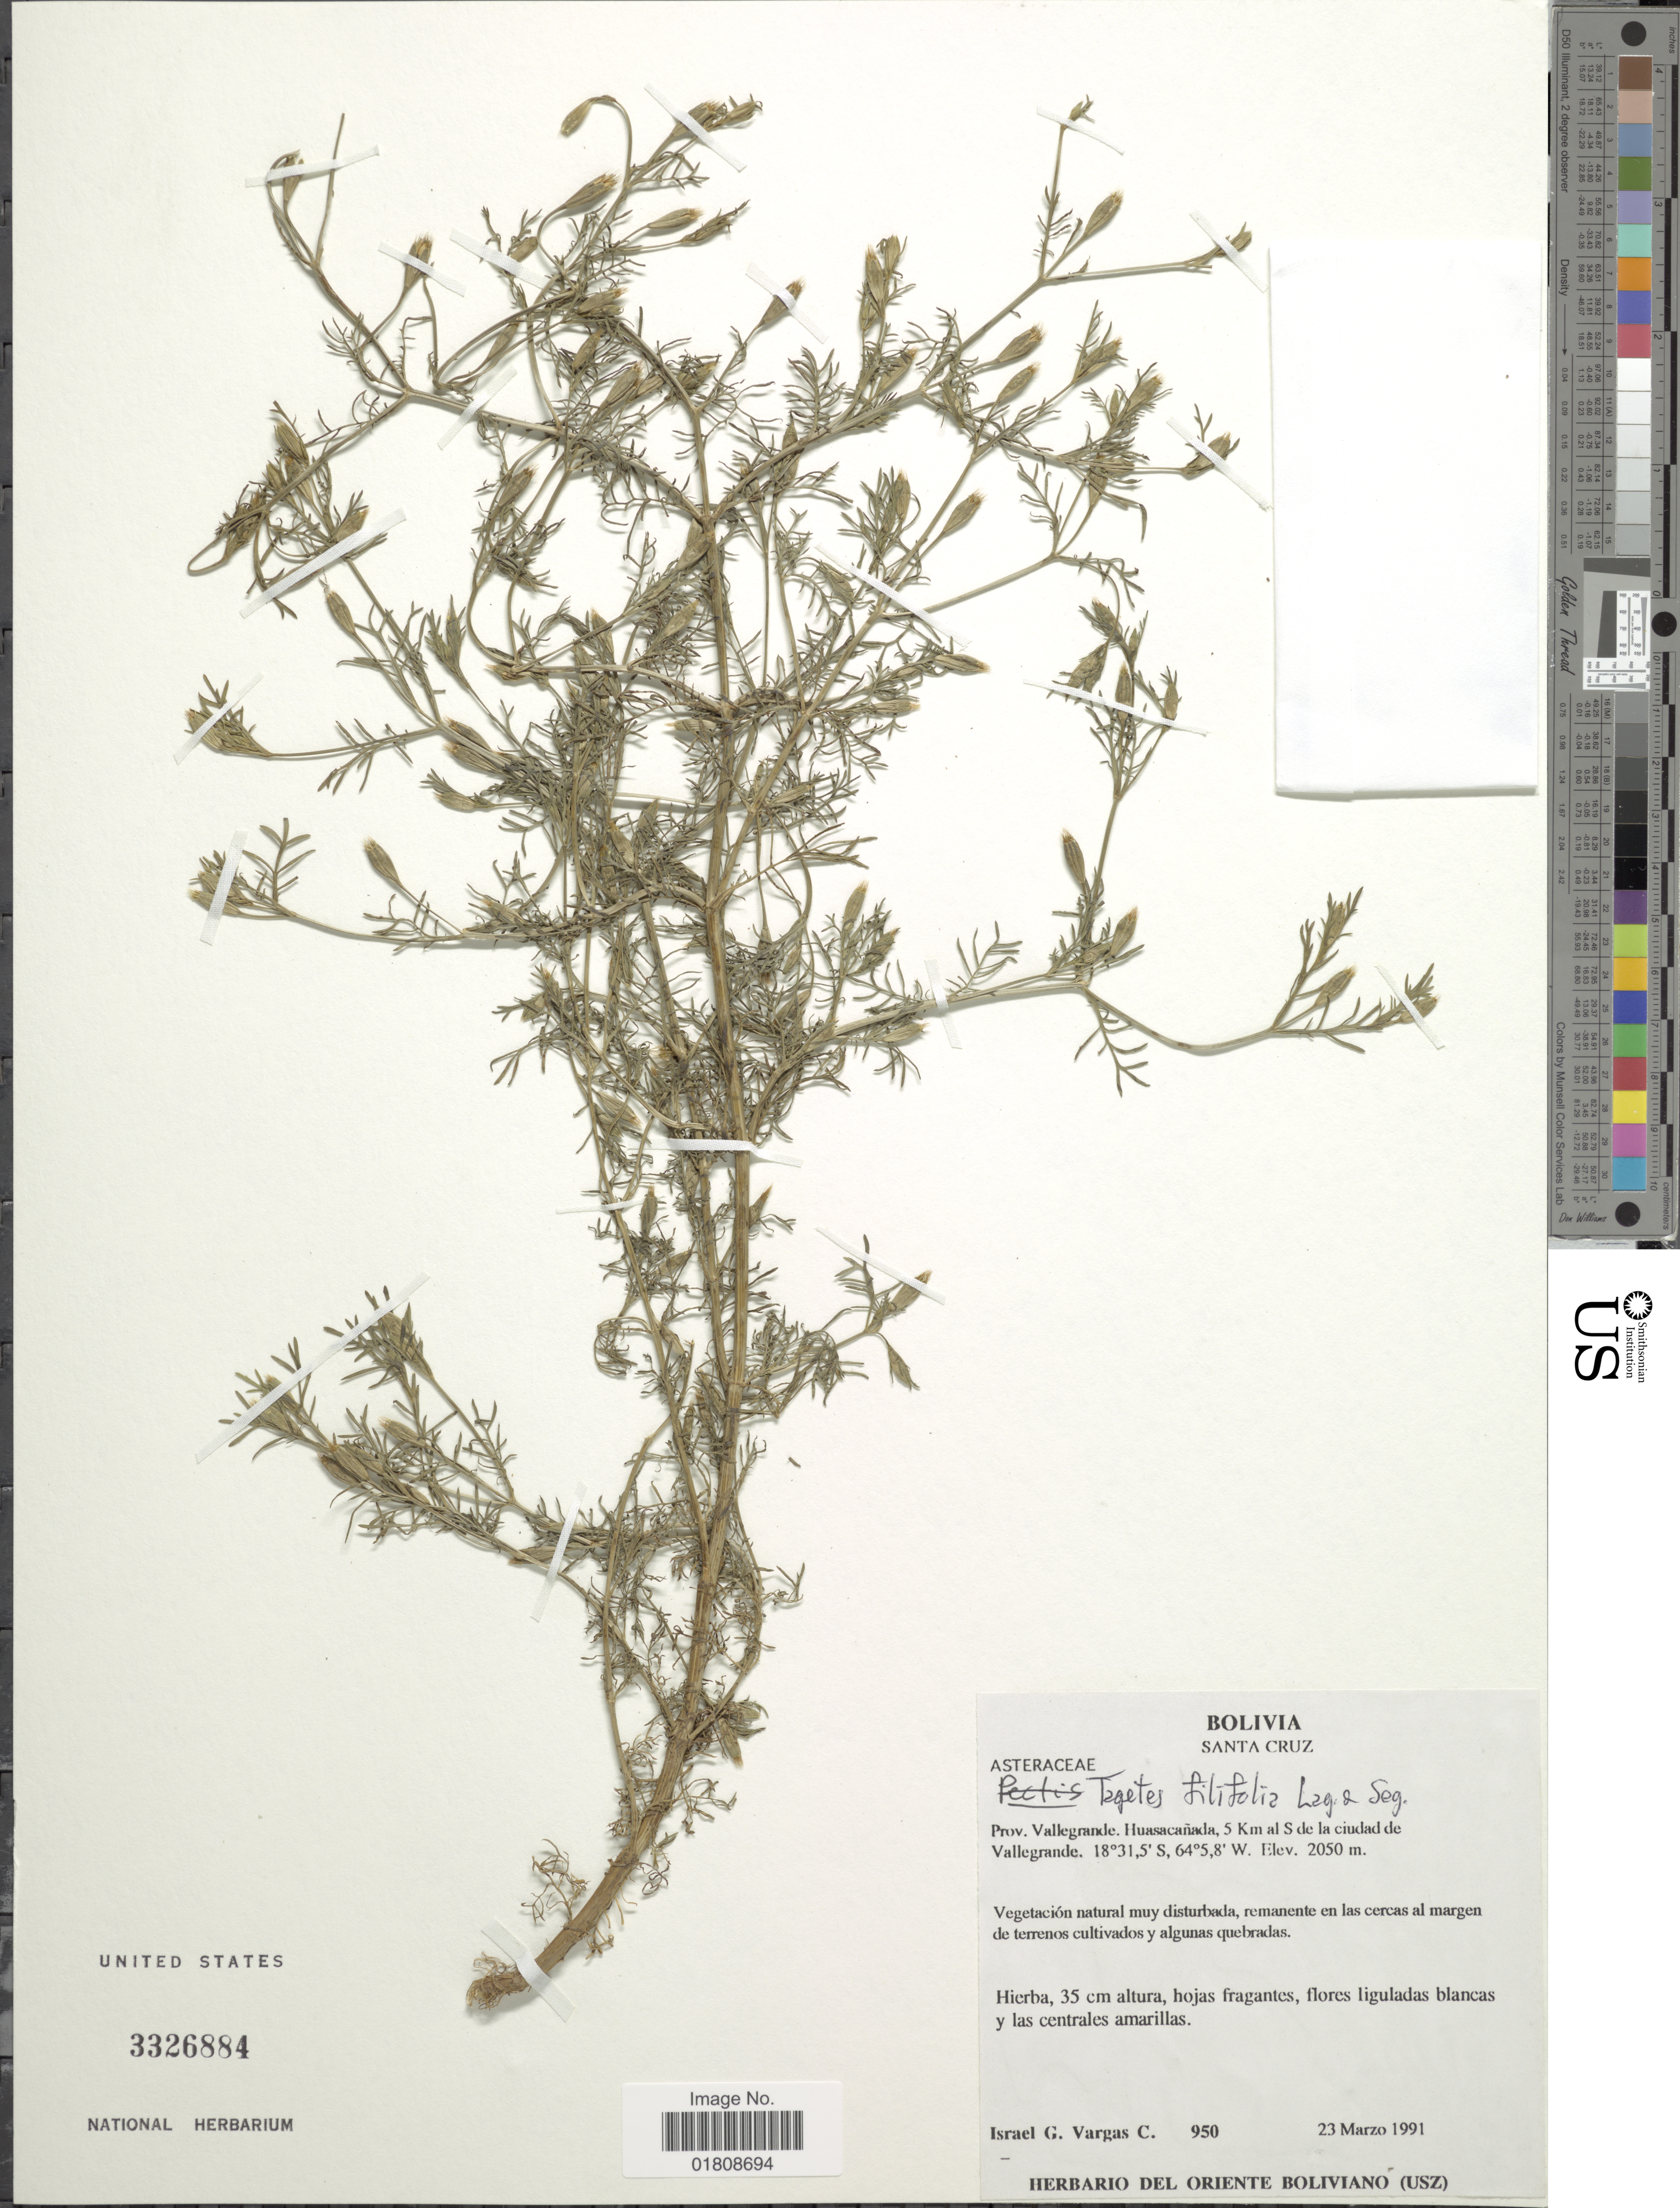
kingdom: Plantae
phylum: Tracheophyta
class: Magnoliopsida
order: Asterales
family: Asteraceae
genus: Tagetes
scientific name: Tagetes filifolia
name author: Lag.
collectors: I. G. Vargas C.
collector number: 950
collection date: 1991-03-23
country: Bolivia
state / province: Santa Cruz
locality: Prov. Vallegrande, Huasacanada, 5 km al S de la ciudad de Vallegrande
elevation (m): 2050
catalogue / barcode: US 3326884